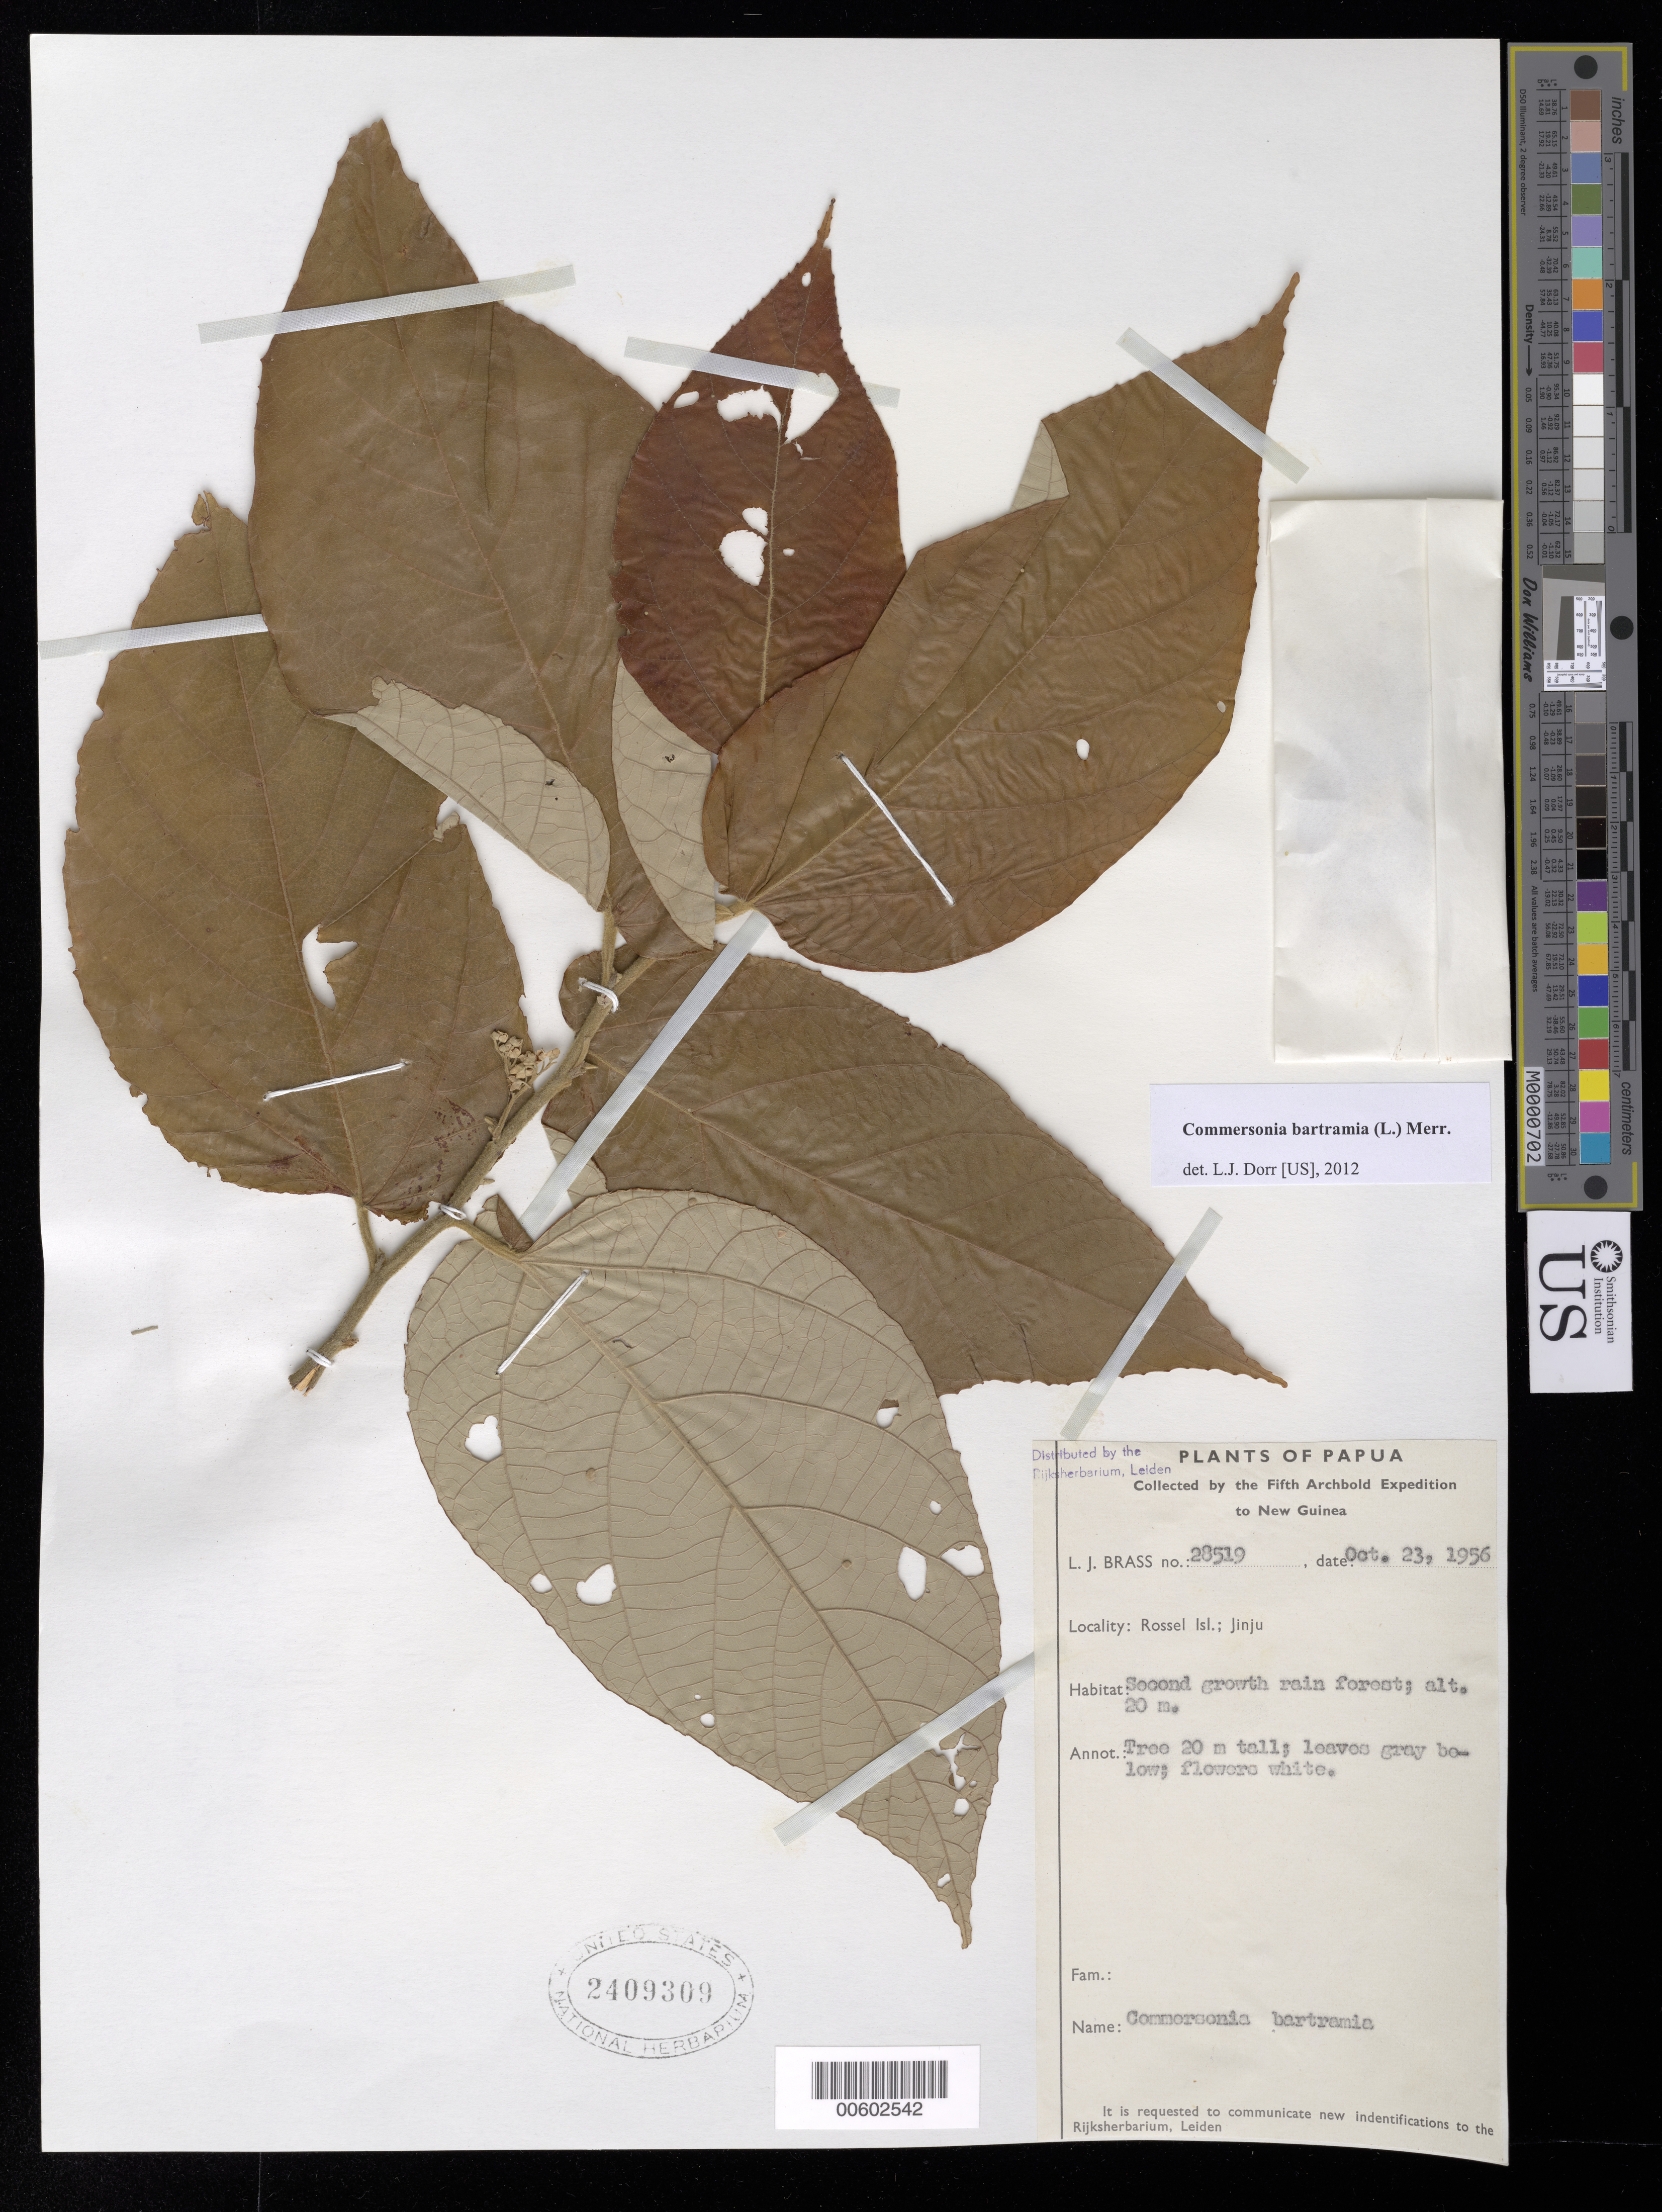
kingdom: Plantae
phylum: Tracheophyta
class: Magnoliopsida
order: Malvales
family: Malvaceae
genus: Commersonia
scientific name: Commersonia bartramia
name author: (L.) Merr.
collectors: L. J. Brass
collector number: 28519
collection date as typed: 23 Oct 1956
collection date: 1956-10-23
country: Papua New Guinea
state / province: Milne Bay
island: Rossel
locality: Jinju [Louisade Arch.]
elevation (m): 20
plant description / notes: US, A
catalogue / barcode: US 2409309